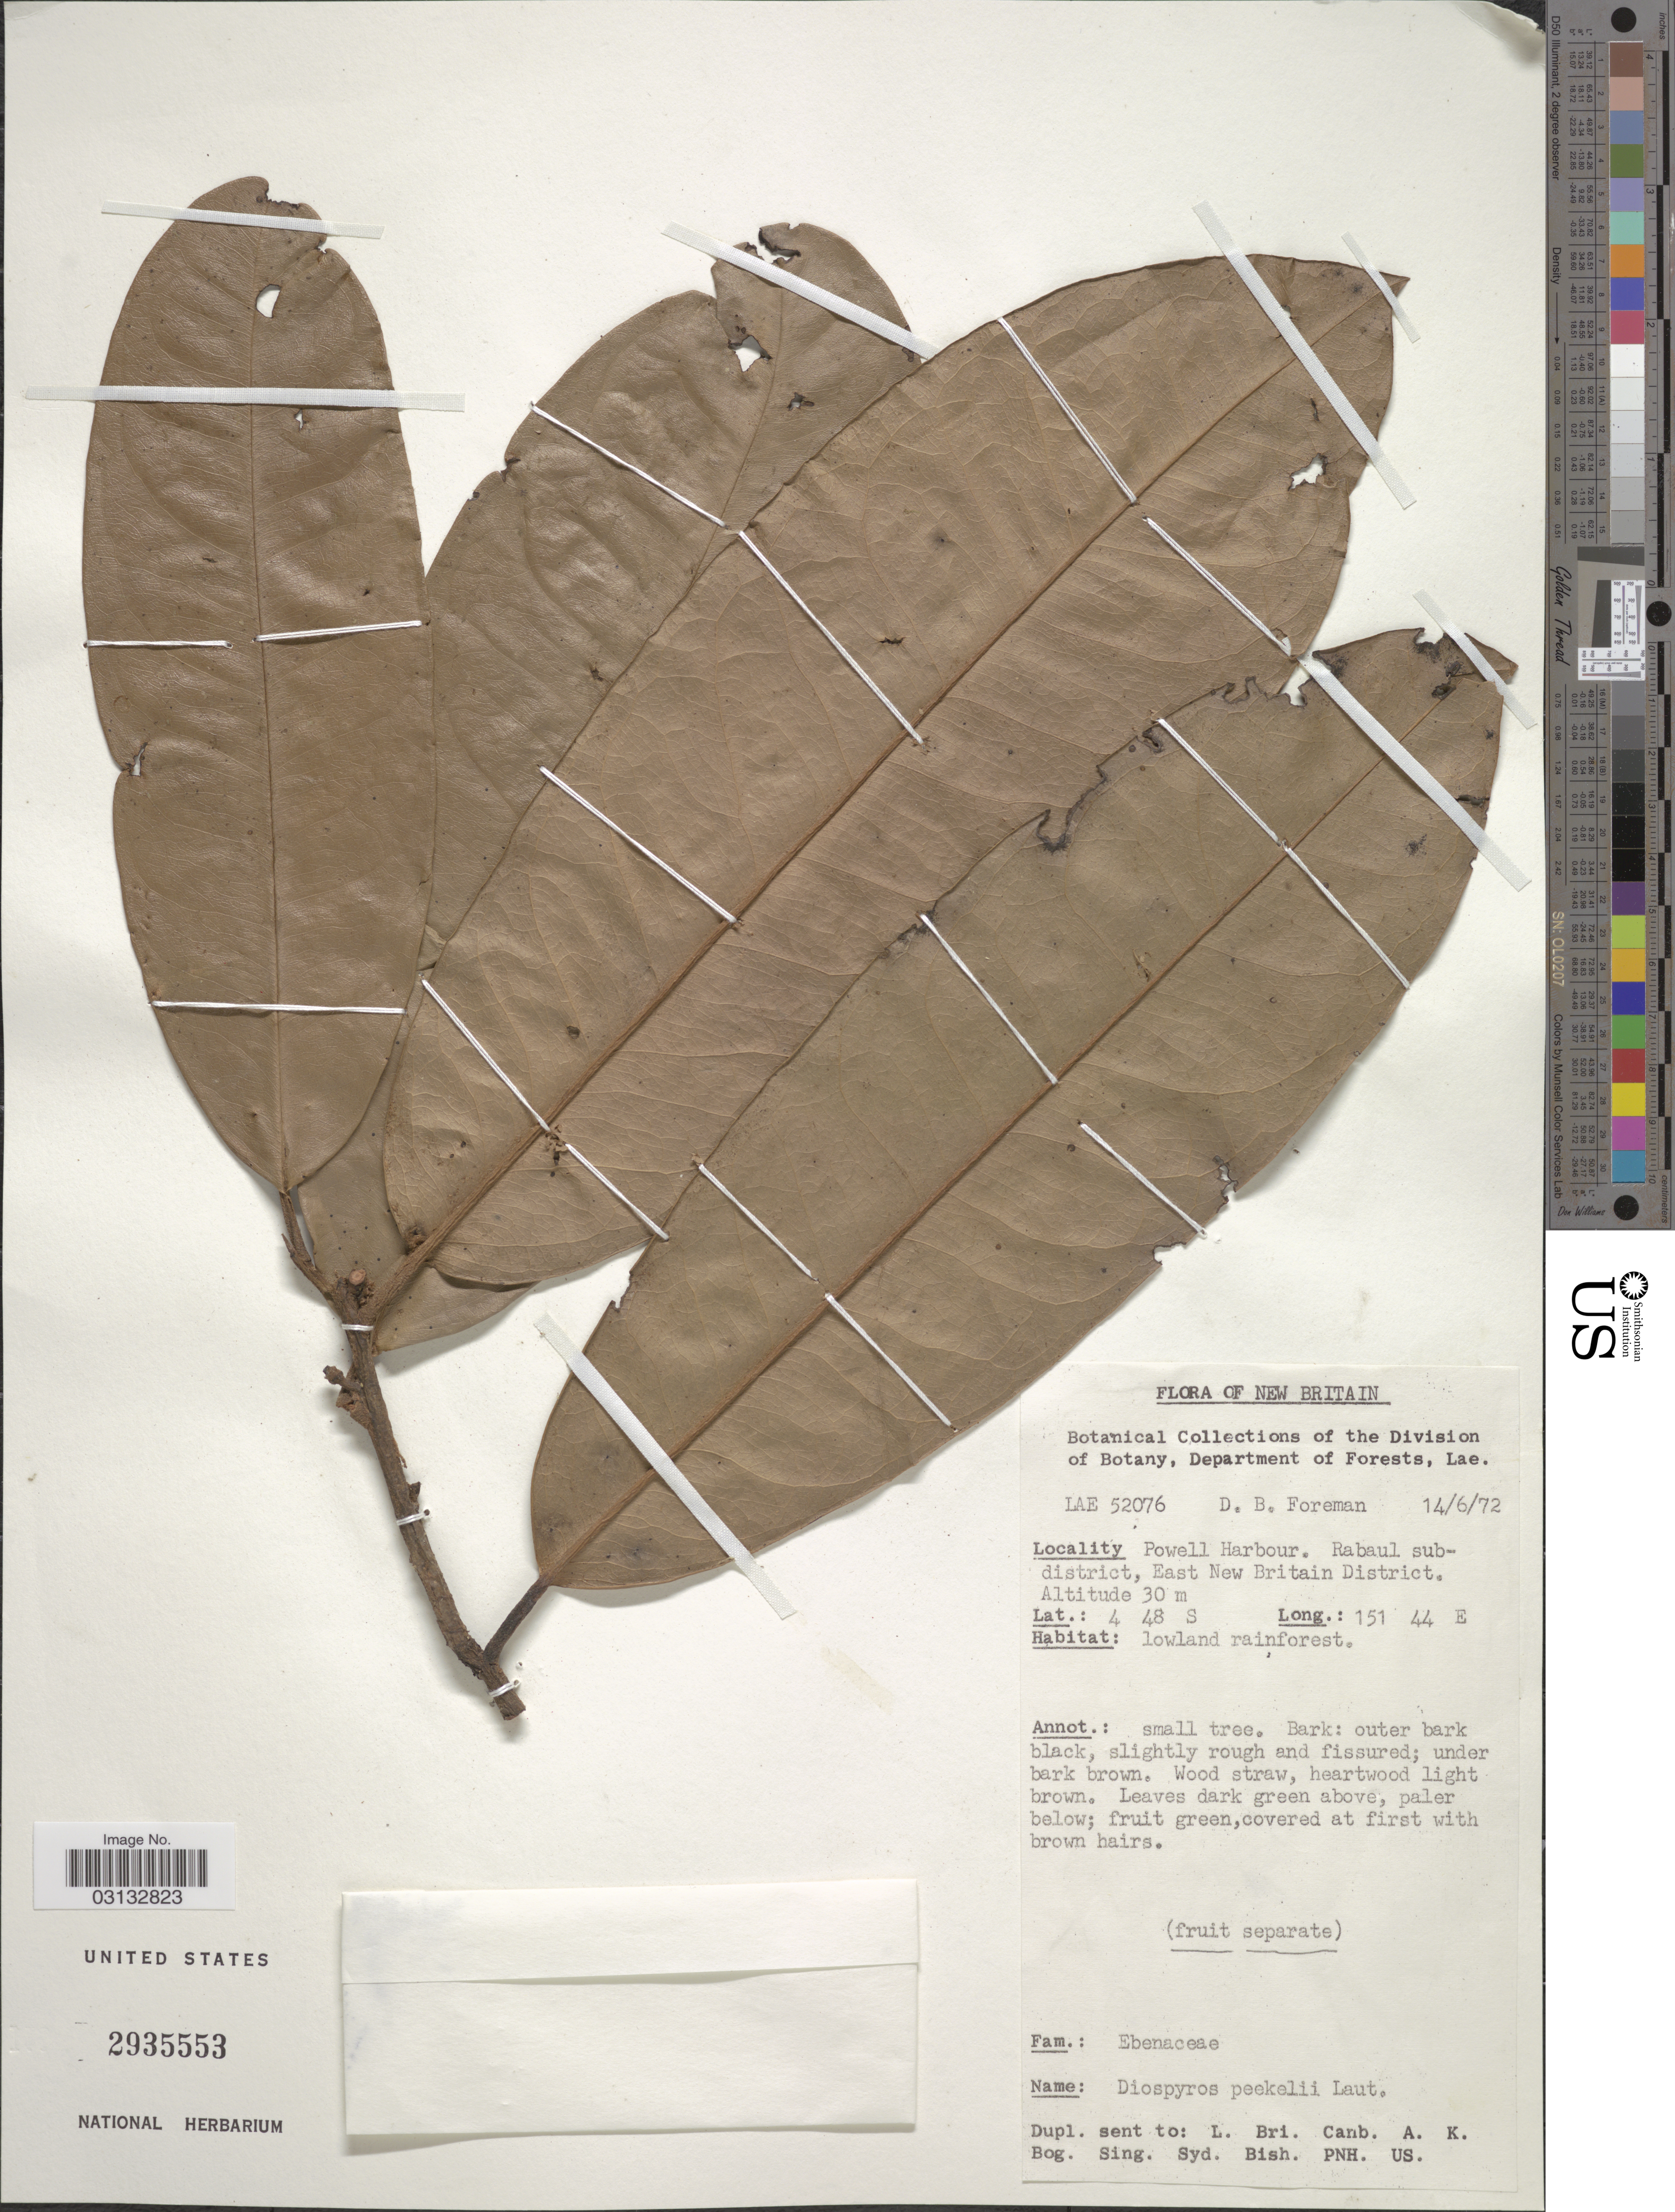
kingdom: Plantae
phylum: Tracheophyta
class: Magnoliopsida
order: Ericales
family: Ebenaceae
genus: Diospyros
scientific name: Diospyros peekelii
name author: Lauterb.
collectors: D. Foreman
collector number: LAE52076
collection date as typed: Transcribed d/m/y: 14/6/72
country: Papua New Guinea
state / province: West New Britain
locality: New Britain, Powell Harbour. Rabaul subdistrict, East New Britain District.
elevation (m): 30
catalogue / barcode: US 2935553